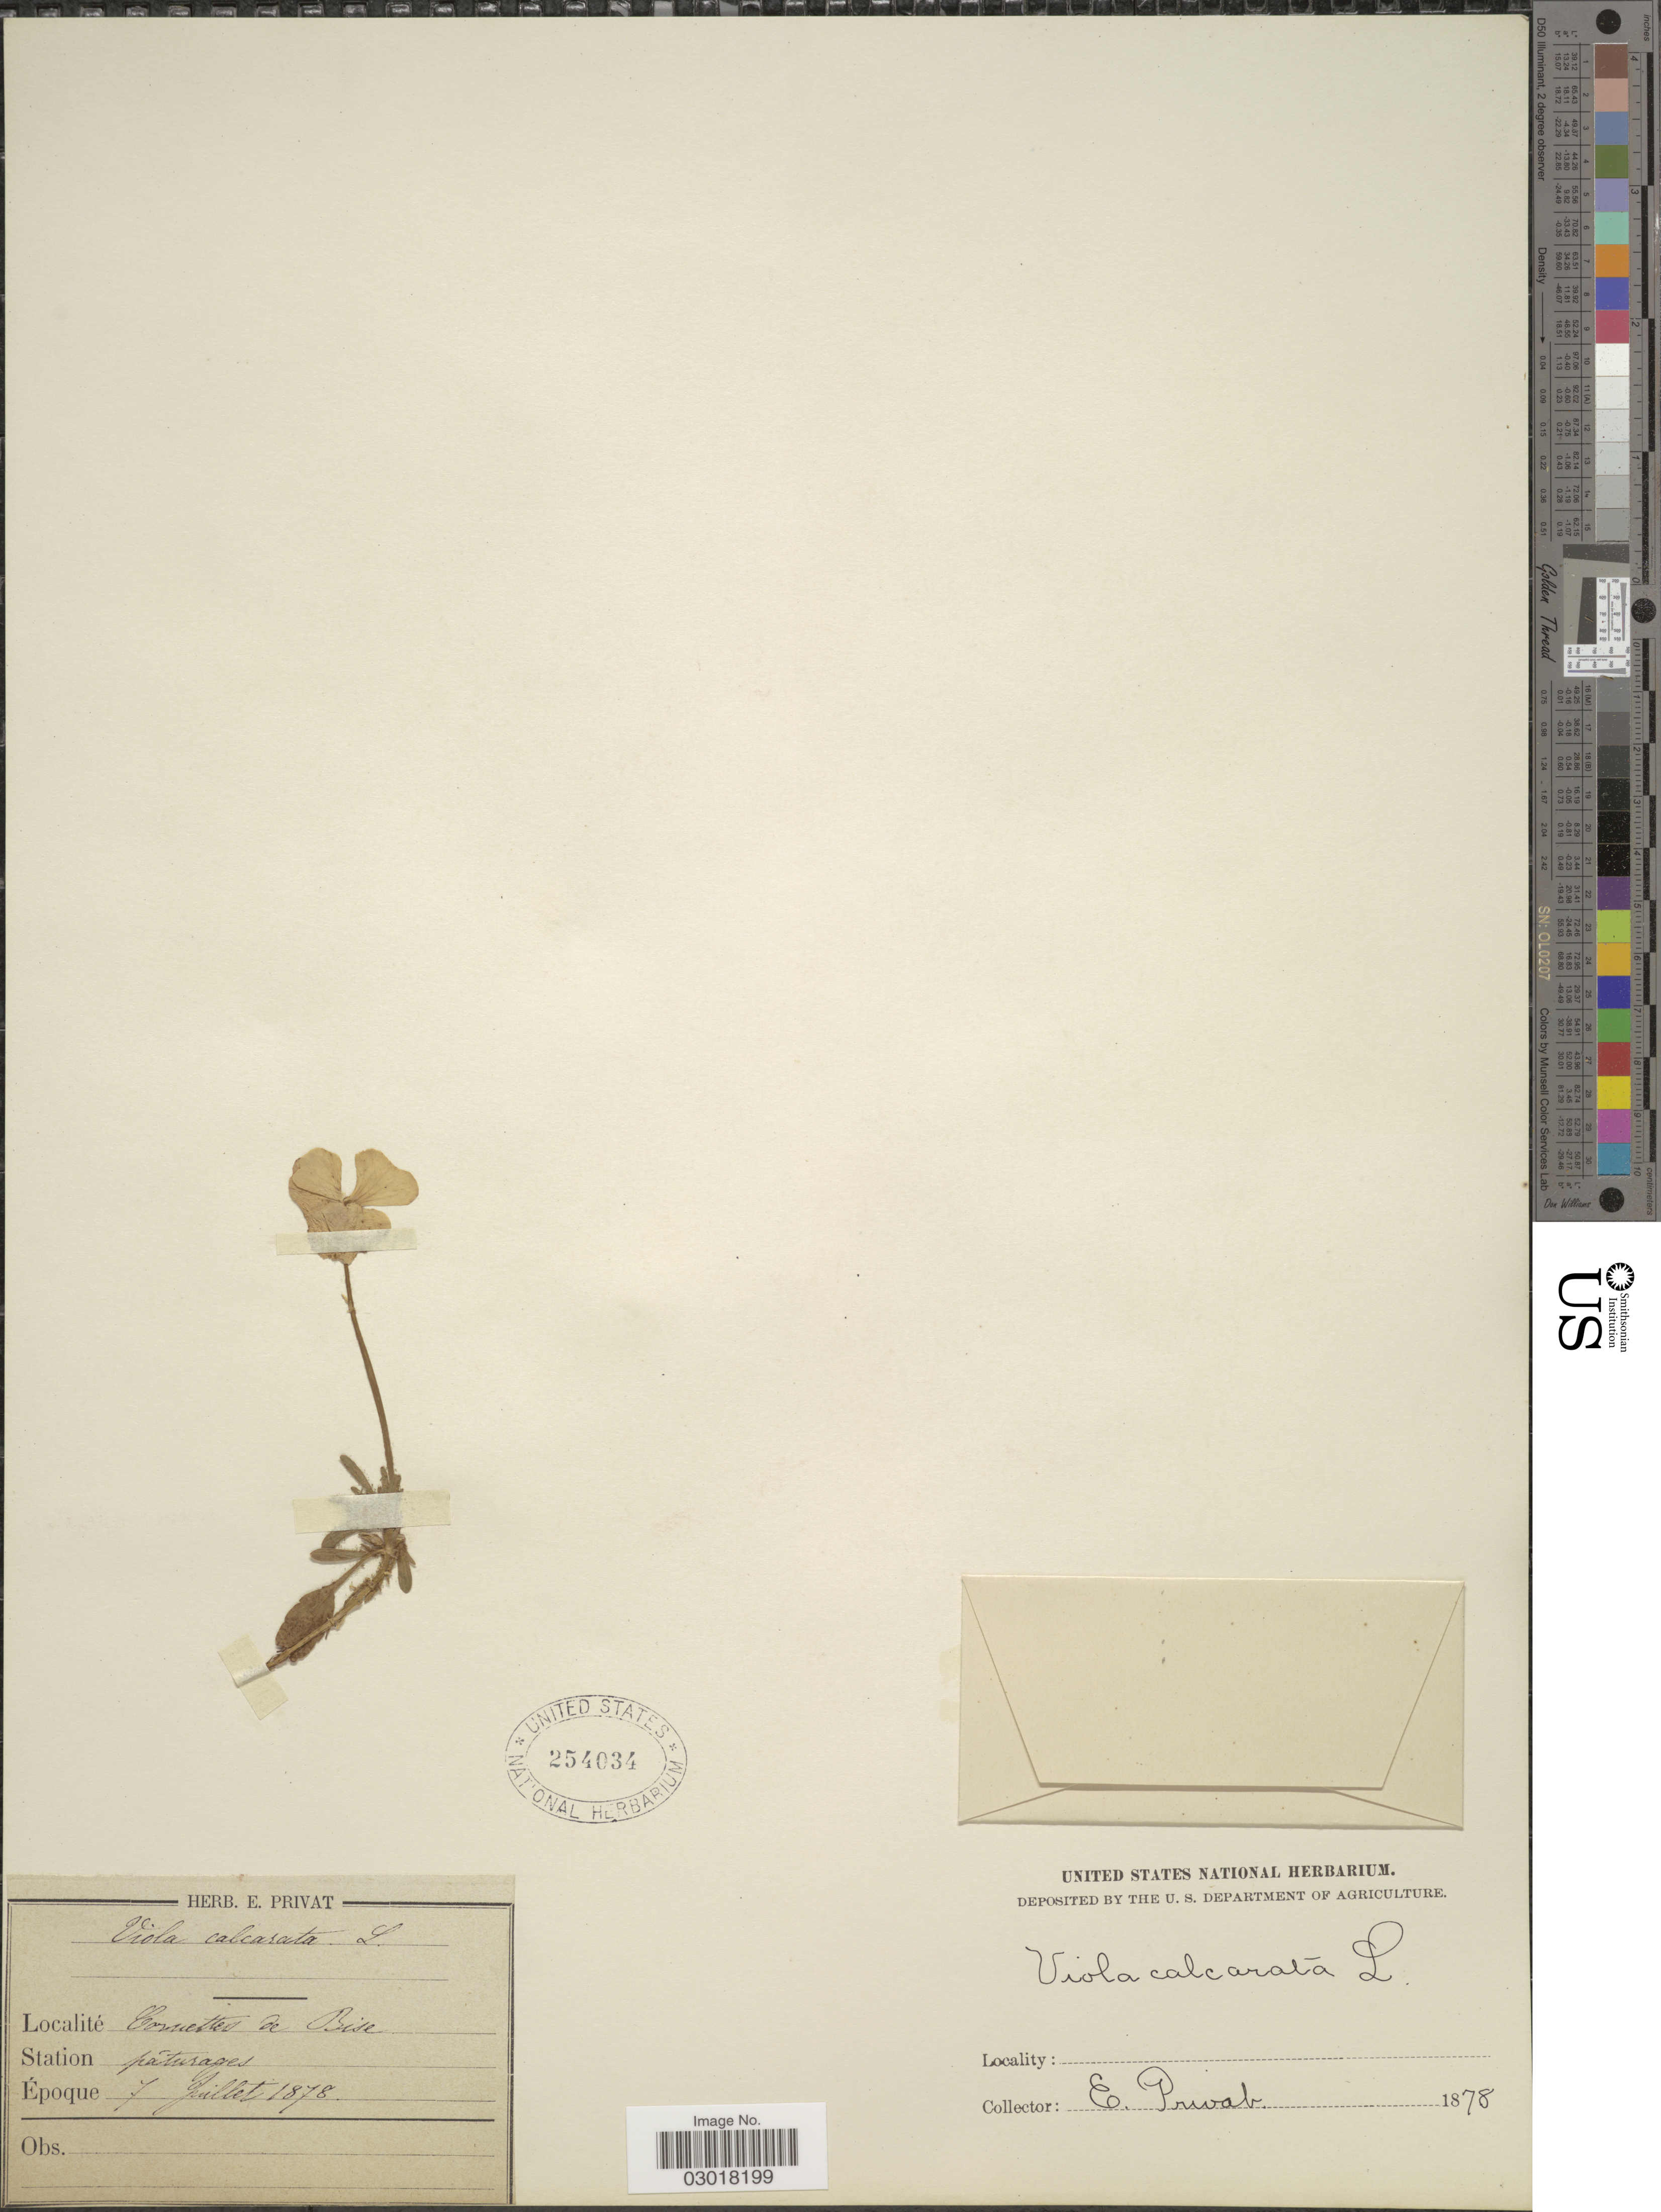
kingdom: Plantae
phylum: Tracheophyta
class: Magnoliopsida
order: Malpighiales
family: Violaceae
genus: Viola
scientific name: Viola calcarata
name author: L.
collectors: E. Privat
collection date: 1878-07-07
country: Switzerland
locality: Co [illegible text]uettes de Bise. Station pâturages.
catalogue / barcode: US 254034